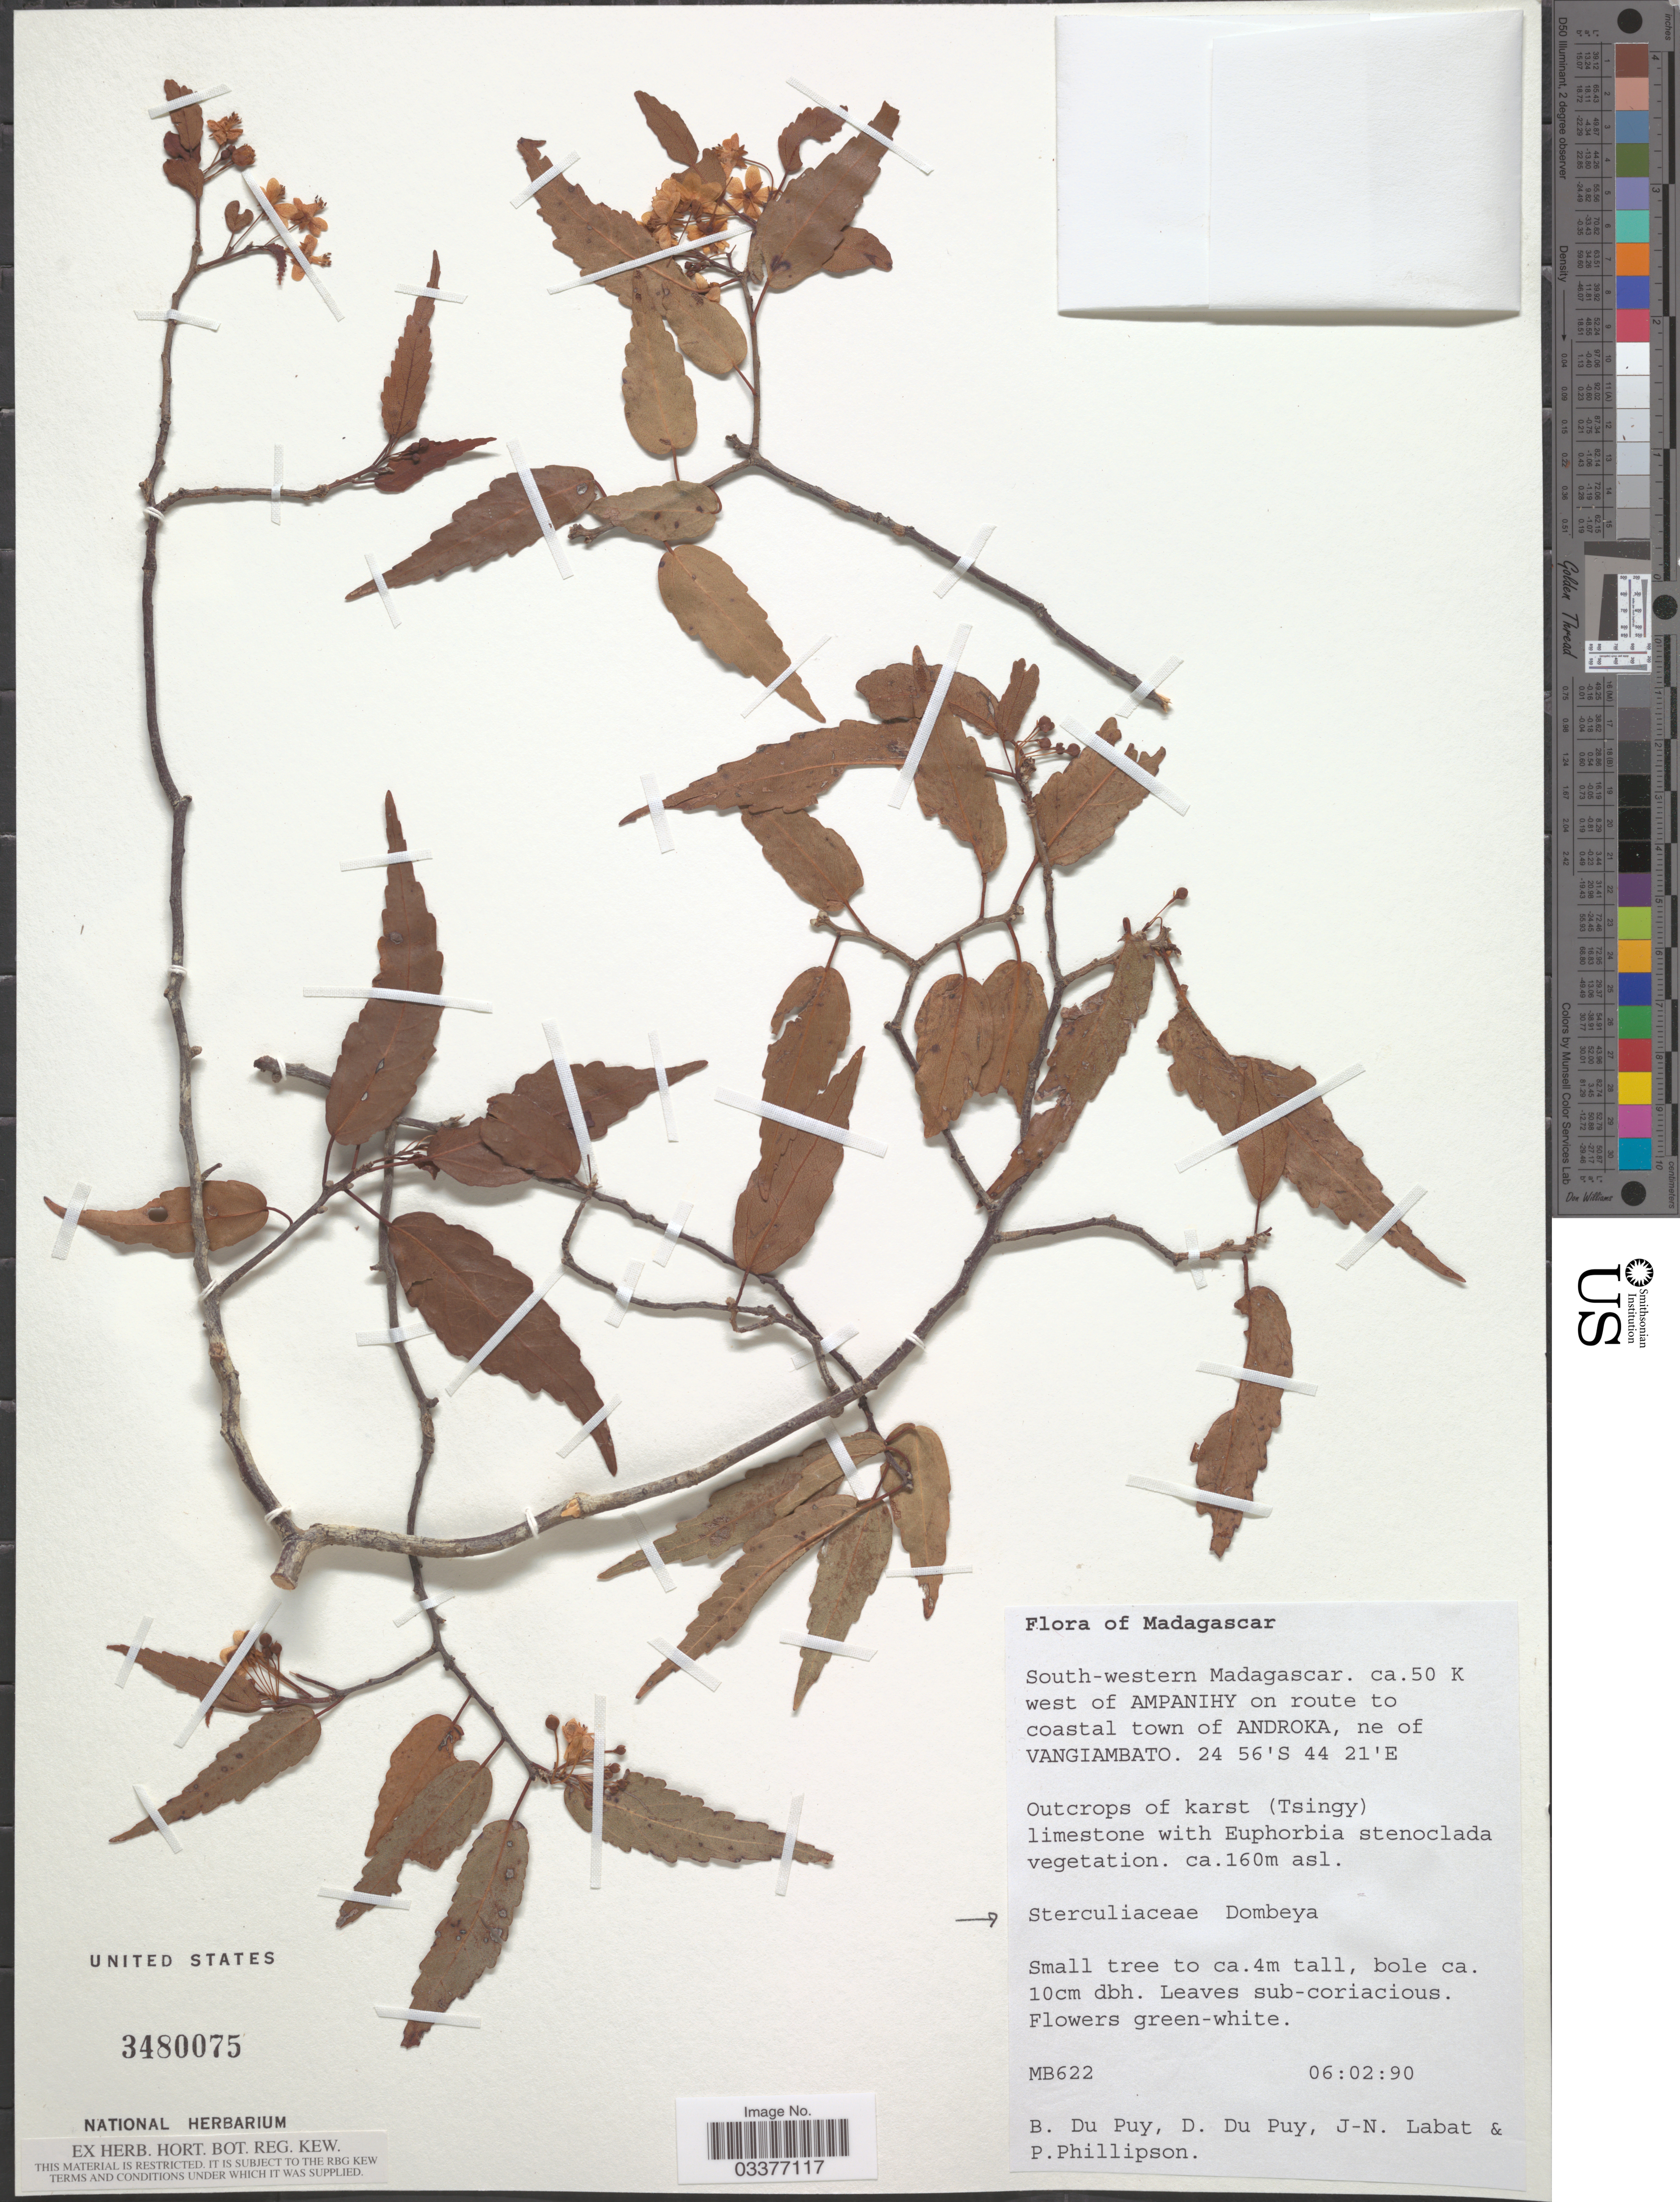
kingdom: Plantae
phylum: Tracheophyta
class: Magnoliopsida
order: Malvales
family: Malvaceae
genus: Dombeya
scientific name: Dombeya anakaensis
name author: Arènes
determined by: Dorr, L. J., (BOT), Smithsonian Institution - National Museum of Natural History (UNITED STATES)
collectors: B. Du Puy, D. Du Puy, J.-N. Labat & P. B. Phillipson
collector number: MB622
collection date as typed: Transcribed d/m/y: 6/2/90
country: Madagascar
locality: South-western Madagascar. ca. 50 K west of Ampanihy on route to coastal town of Androka, ne of Vangiambato.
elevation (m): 160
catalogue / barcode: US 3480075